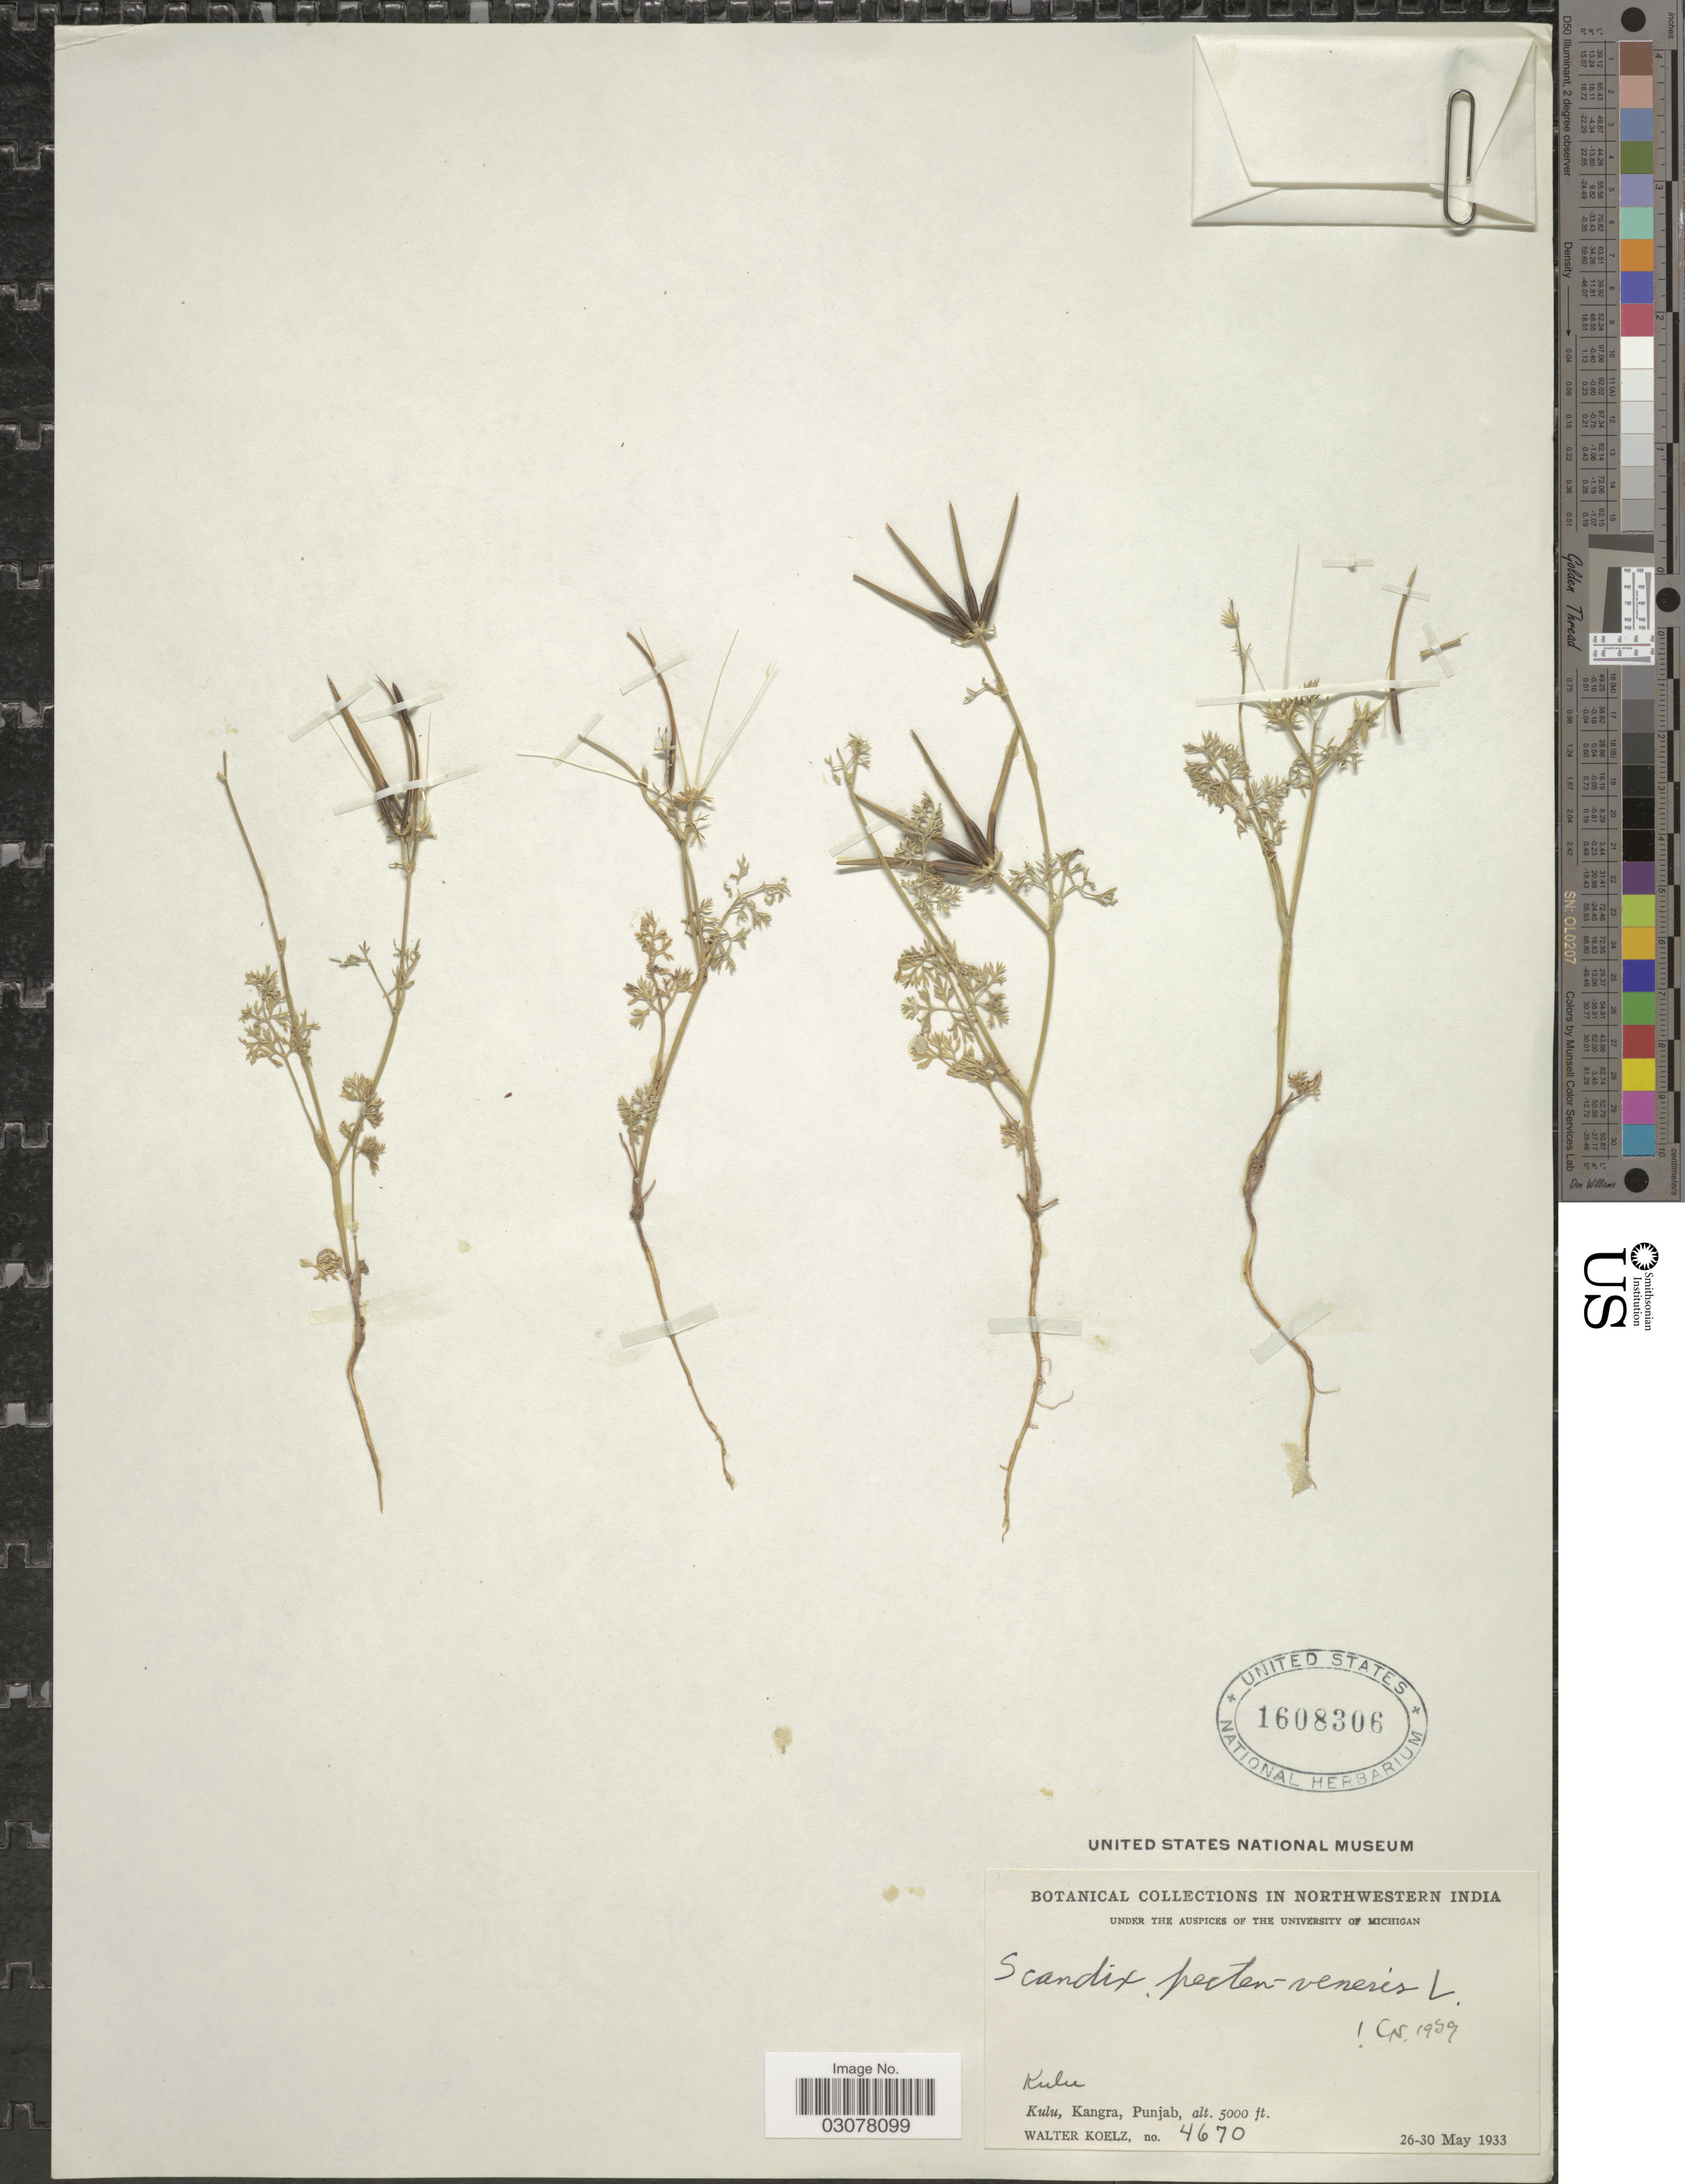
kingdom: Plantae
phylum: Tracheophyta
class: Magnoliopsida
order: Apiales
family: Apiaceae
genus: Scandix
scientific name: Scandix pecten-veneris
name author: L.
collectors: W. N. Koelz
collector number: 4670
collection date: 1933-05-26/1933-05-30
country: India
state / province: Punjab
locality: Northwestern Punjab. Kulu, Kangra.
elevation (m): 1524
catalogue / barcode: US 1608306